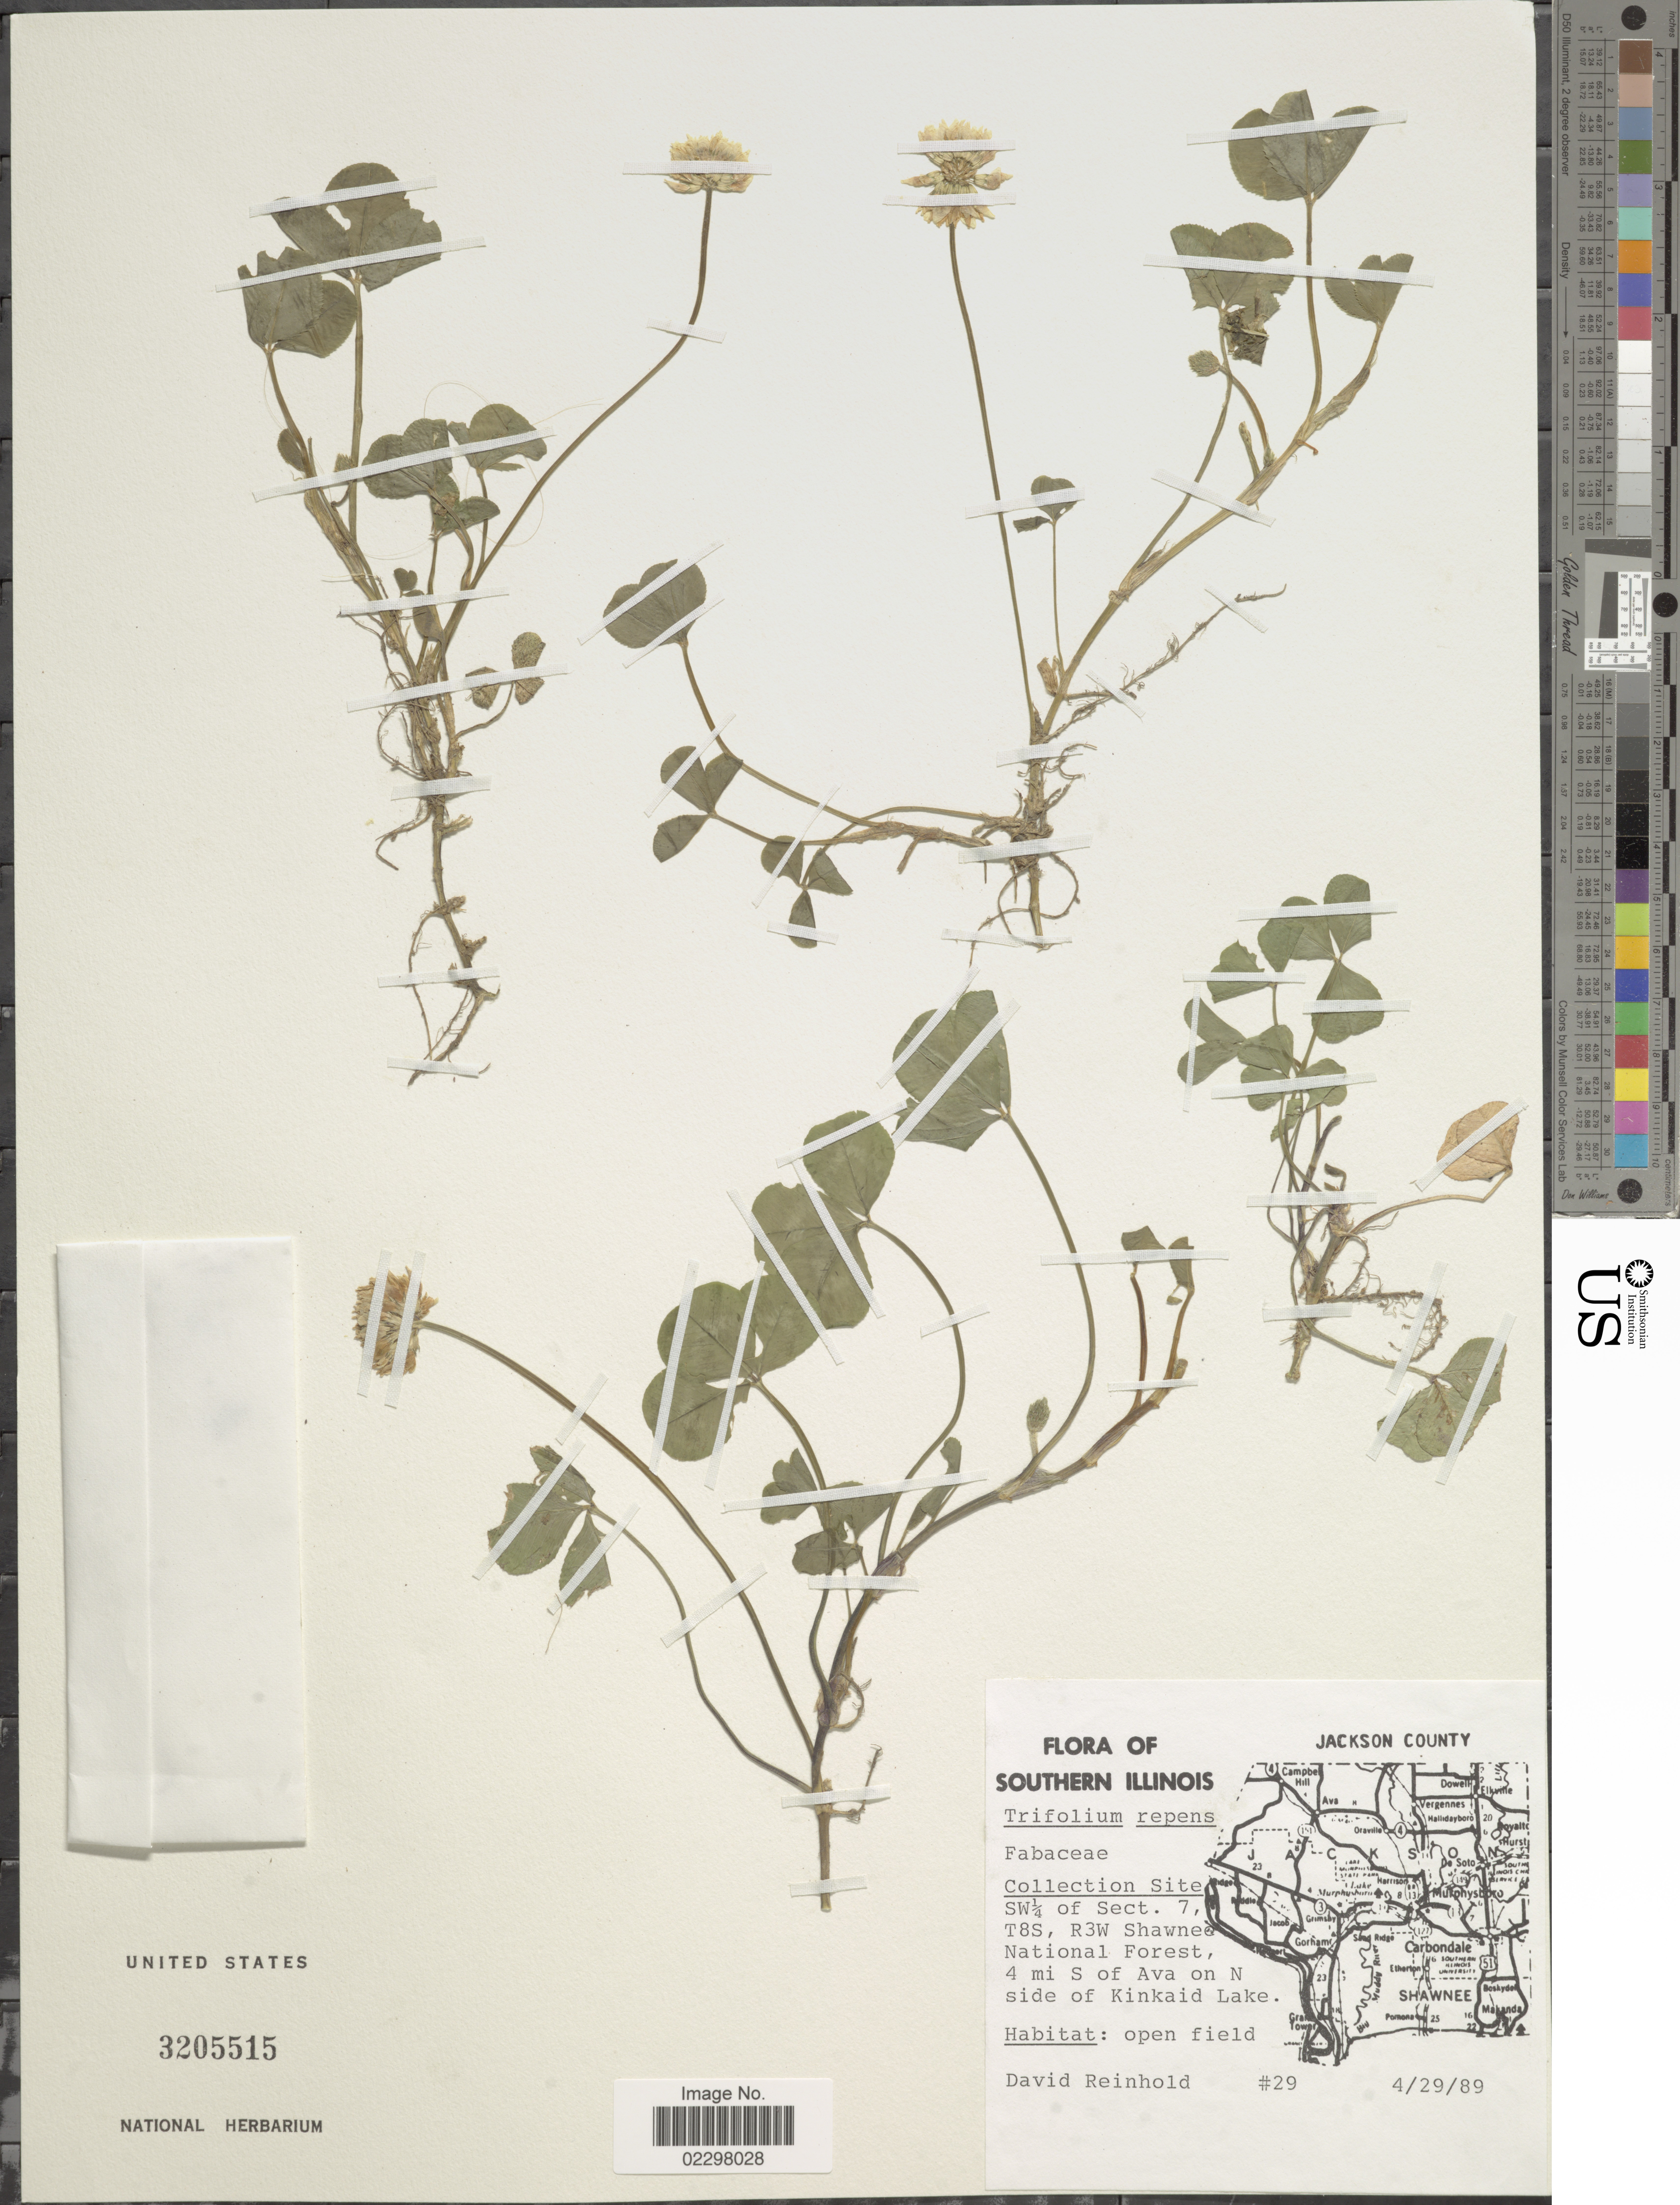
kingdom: Plantae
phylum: Tracheophyta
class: Magnoliopsida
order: Fabales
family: Fabaceae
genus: Trifolium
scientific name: Trifolium repens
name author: L.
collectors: D. Reinhold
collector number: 29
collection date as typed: Transcribed d/m/y: 29/4/89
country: United States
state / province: Illinois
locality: Southern Illinois, Jackson County, Collection Site SW1/4 of Sect. 7, T8S, R3W Shawnee National Forest, 4 mi S of Ava on N side of Kinkaid Lake.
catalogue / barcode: US 3205515